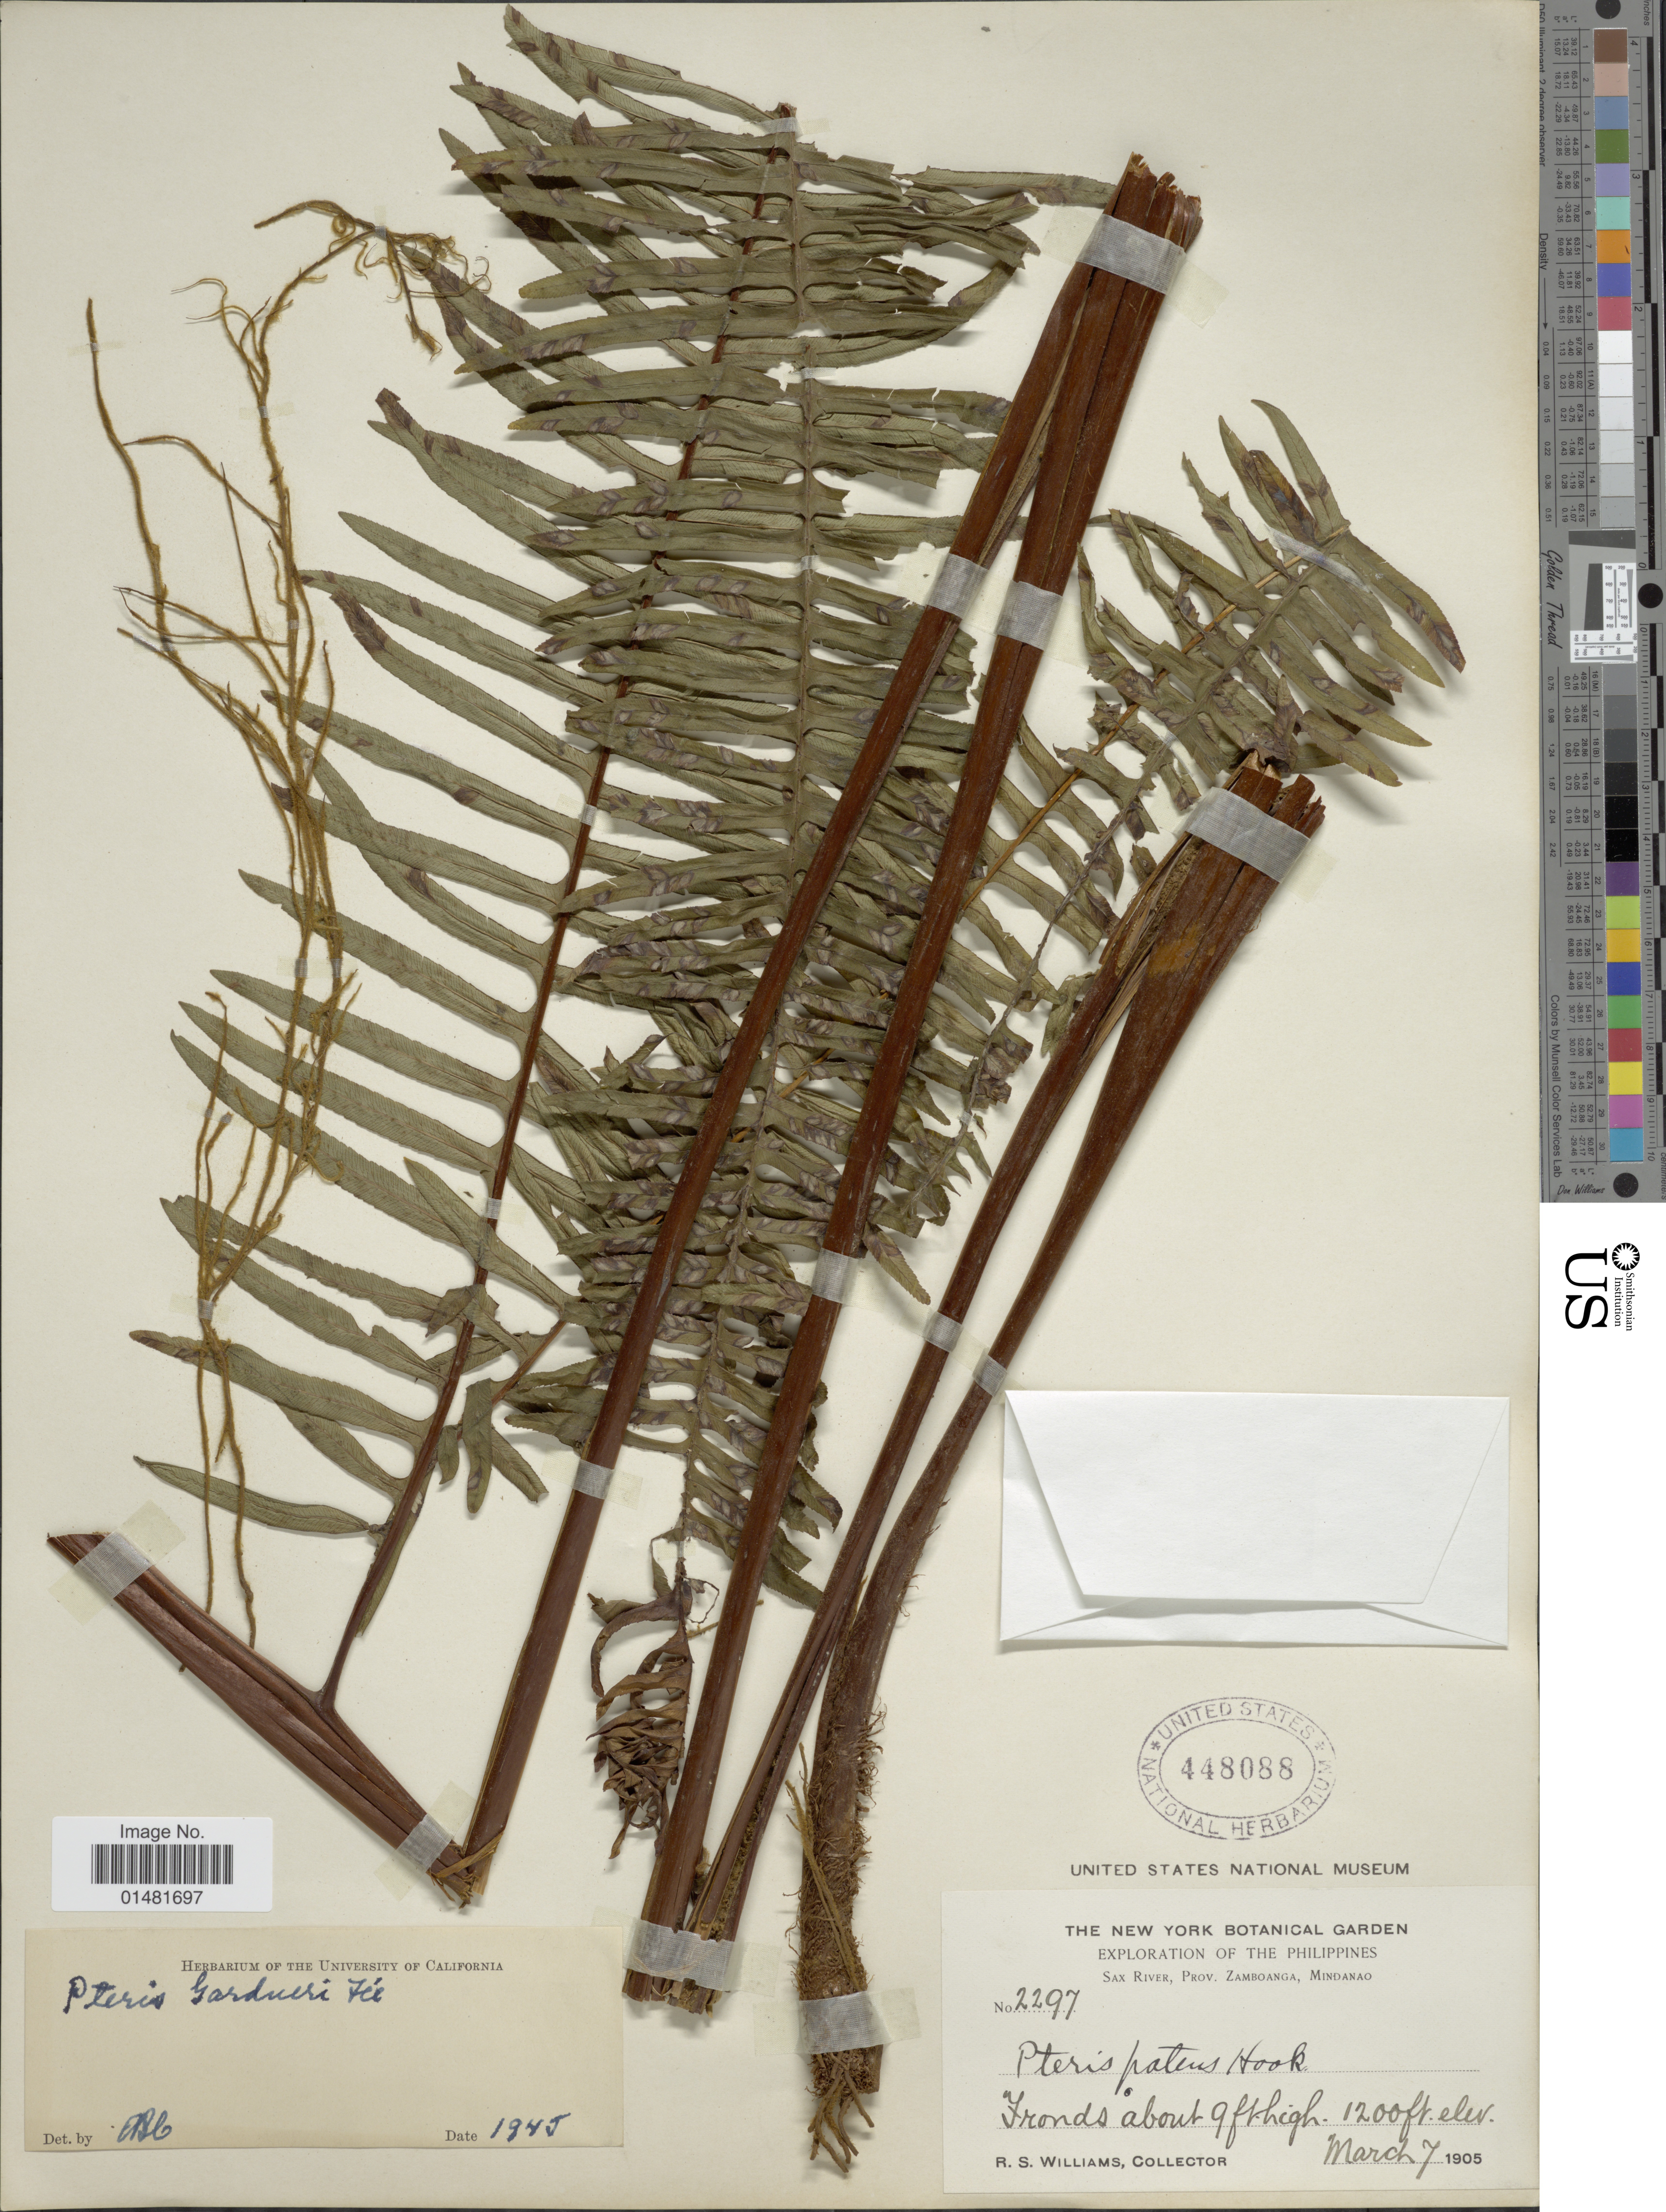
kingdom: Plantae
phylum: Tracheophyta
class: Polypodiopsida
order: Polypodiales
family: Pteridaceae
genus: Pteris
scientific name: Pteris gardneri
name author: (Fée) Hook.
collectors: R. S. Williams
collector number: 2297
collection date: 1905-03-07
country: Philippines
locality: Sax River, Prov. Zamboanga, Mindanao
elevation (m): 366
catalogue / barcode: US 448088